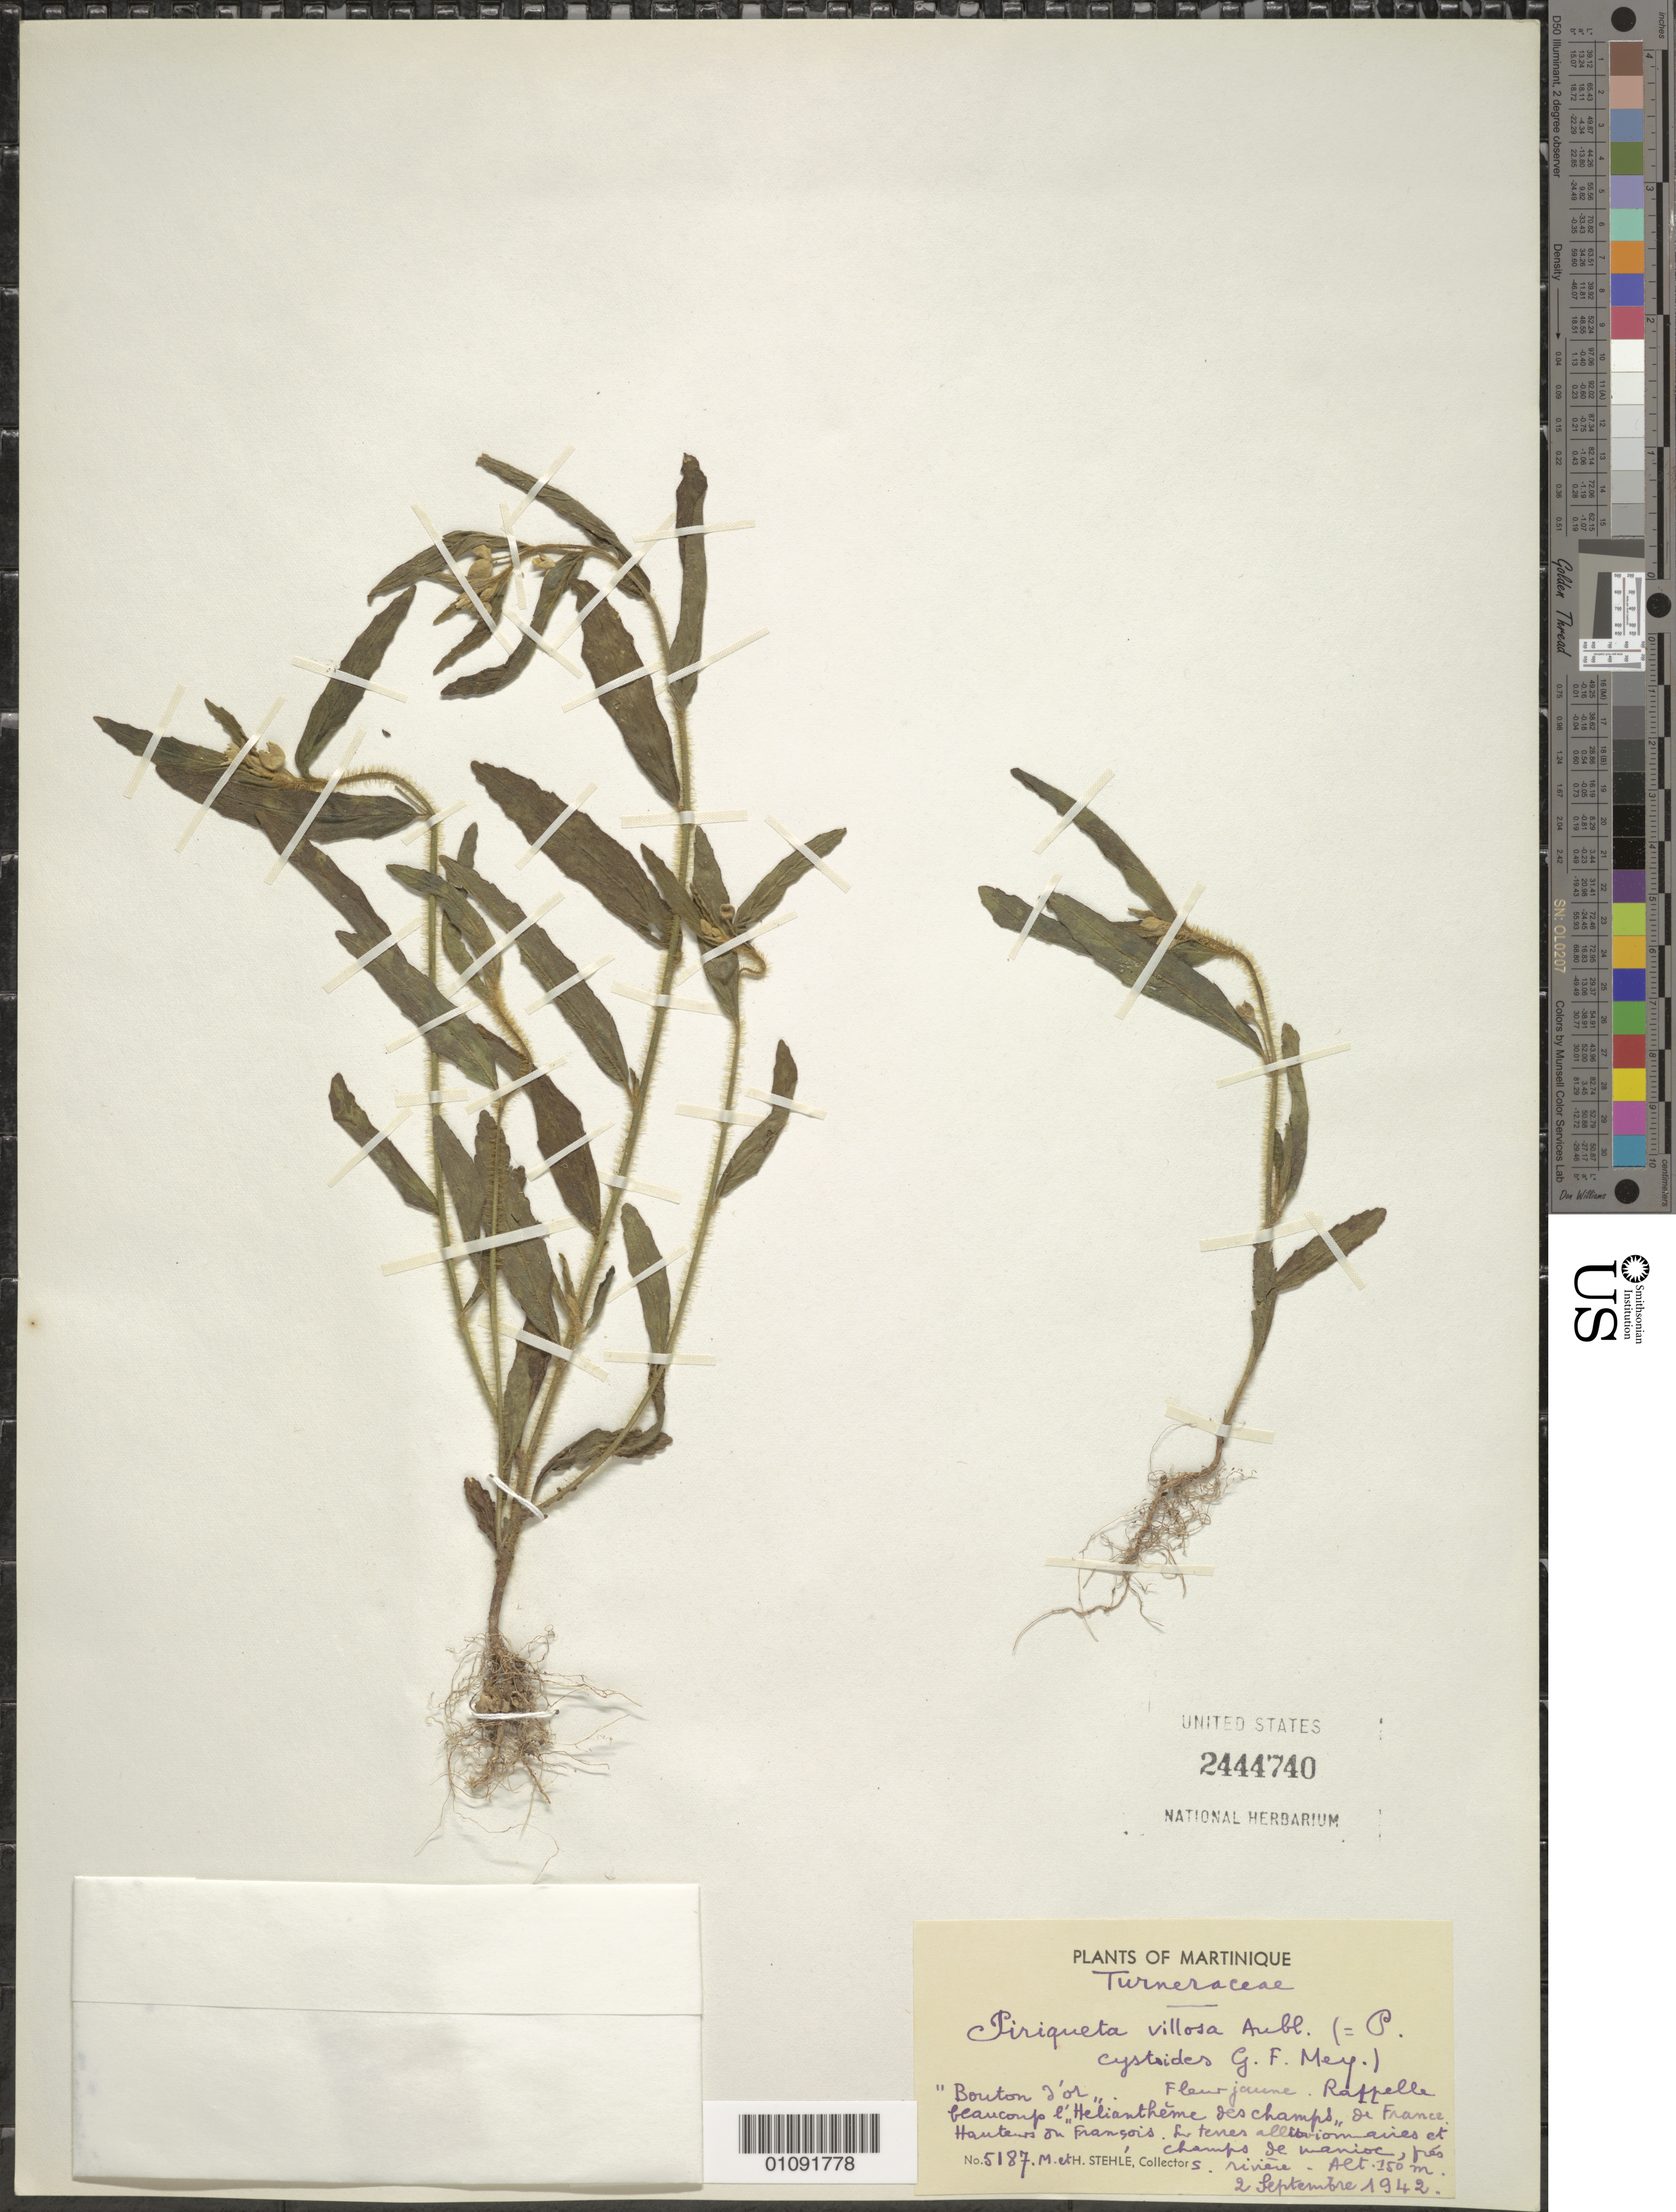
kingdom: Plantae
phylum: Tracheophyta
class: Magnoliopsida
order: Malpighiales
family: Turneraceae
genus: Piriqueta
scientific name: Piriqueta cistoides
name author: (L.) Griseb.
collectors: H. Stehlé & M. Stehlé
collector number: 5187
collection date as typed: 02 Sep 1942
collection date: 1942-09-02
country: Martinique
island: Martinique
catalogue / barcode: US 2444740